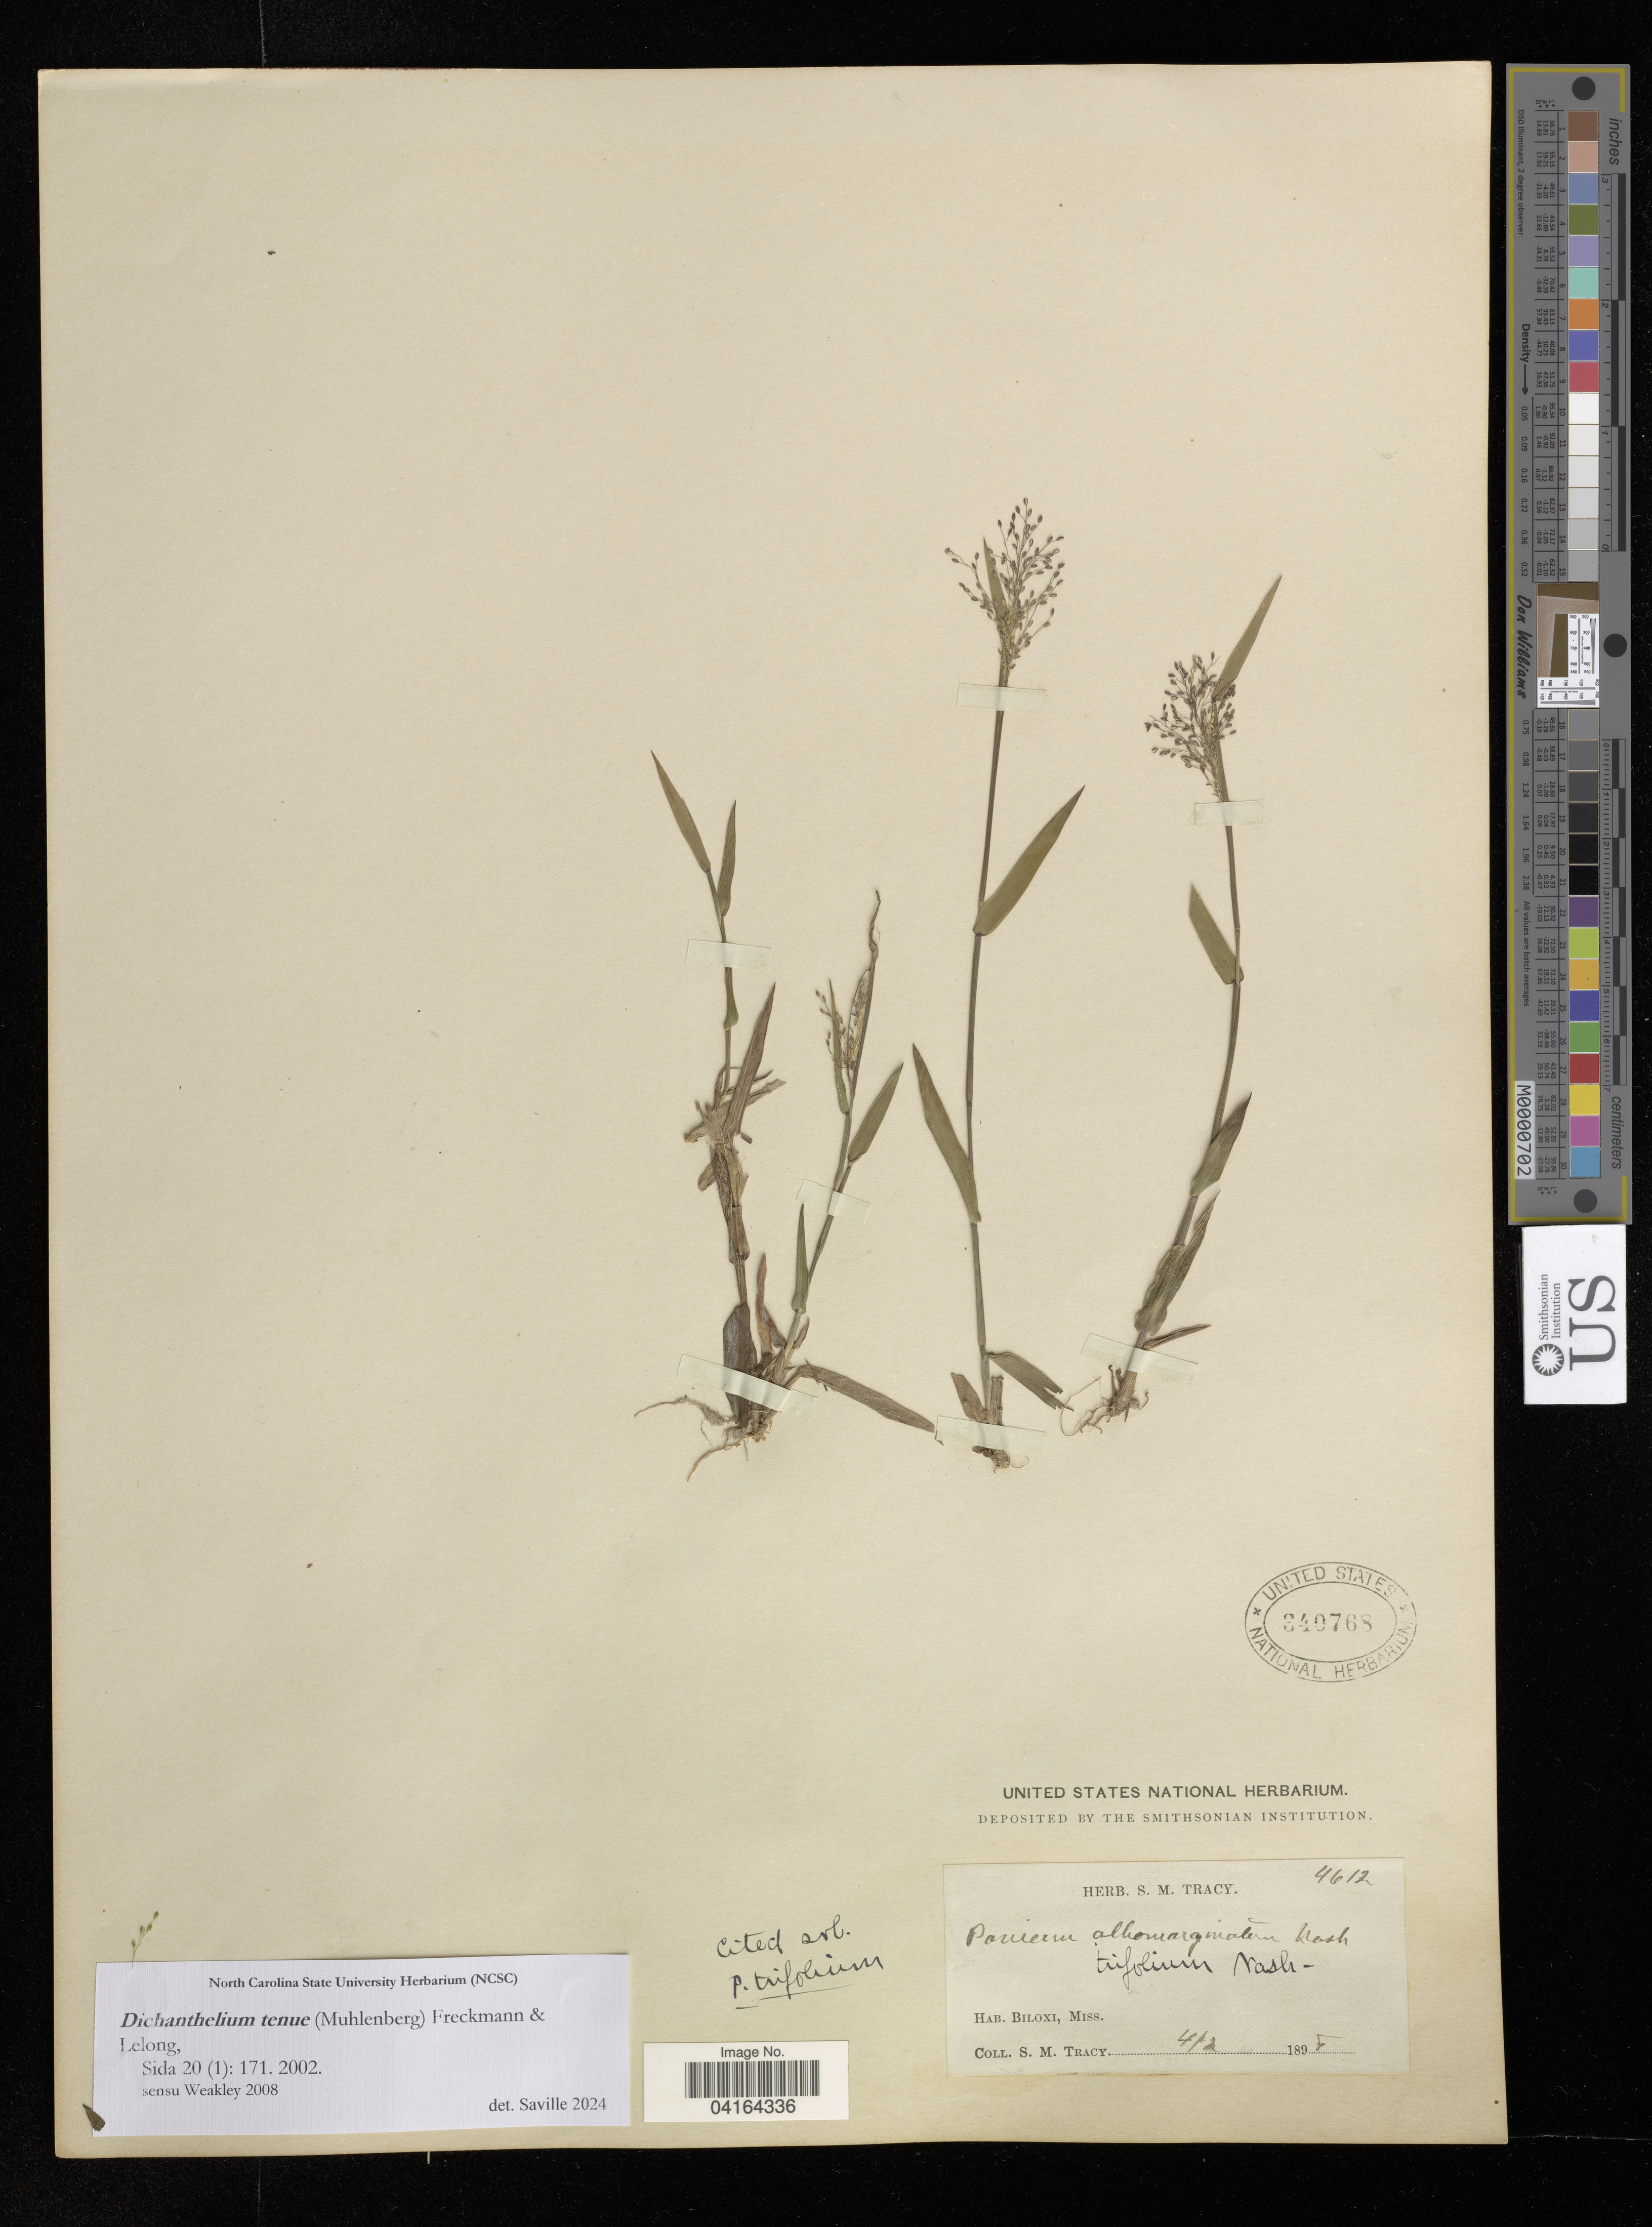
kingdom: Plantae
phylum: Tracheophyta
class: Liliopsida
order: Poales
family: Poaceae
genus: Dichanthelium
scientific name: Dichanthelium tenue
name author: (Muhl.) Freckmann & Lelong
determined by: Saville, A. C., (NCSC), North Carolina State University (UNITED STATES)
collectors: S. M. Tracy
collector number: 4612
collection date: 1898-02-04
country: United States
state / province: Mississippi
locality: Biloxi.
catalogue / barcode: US 340768